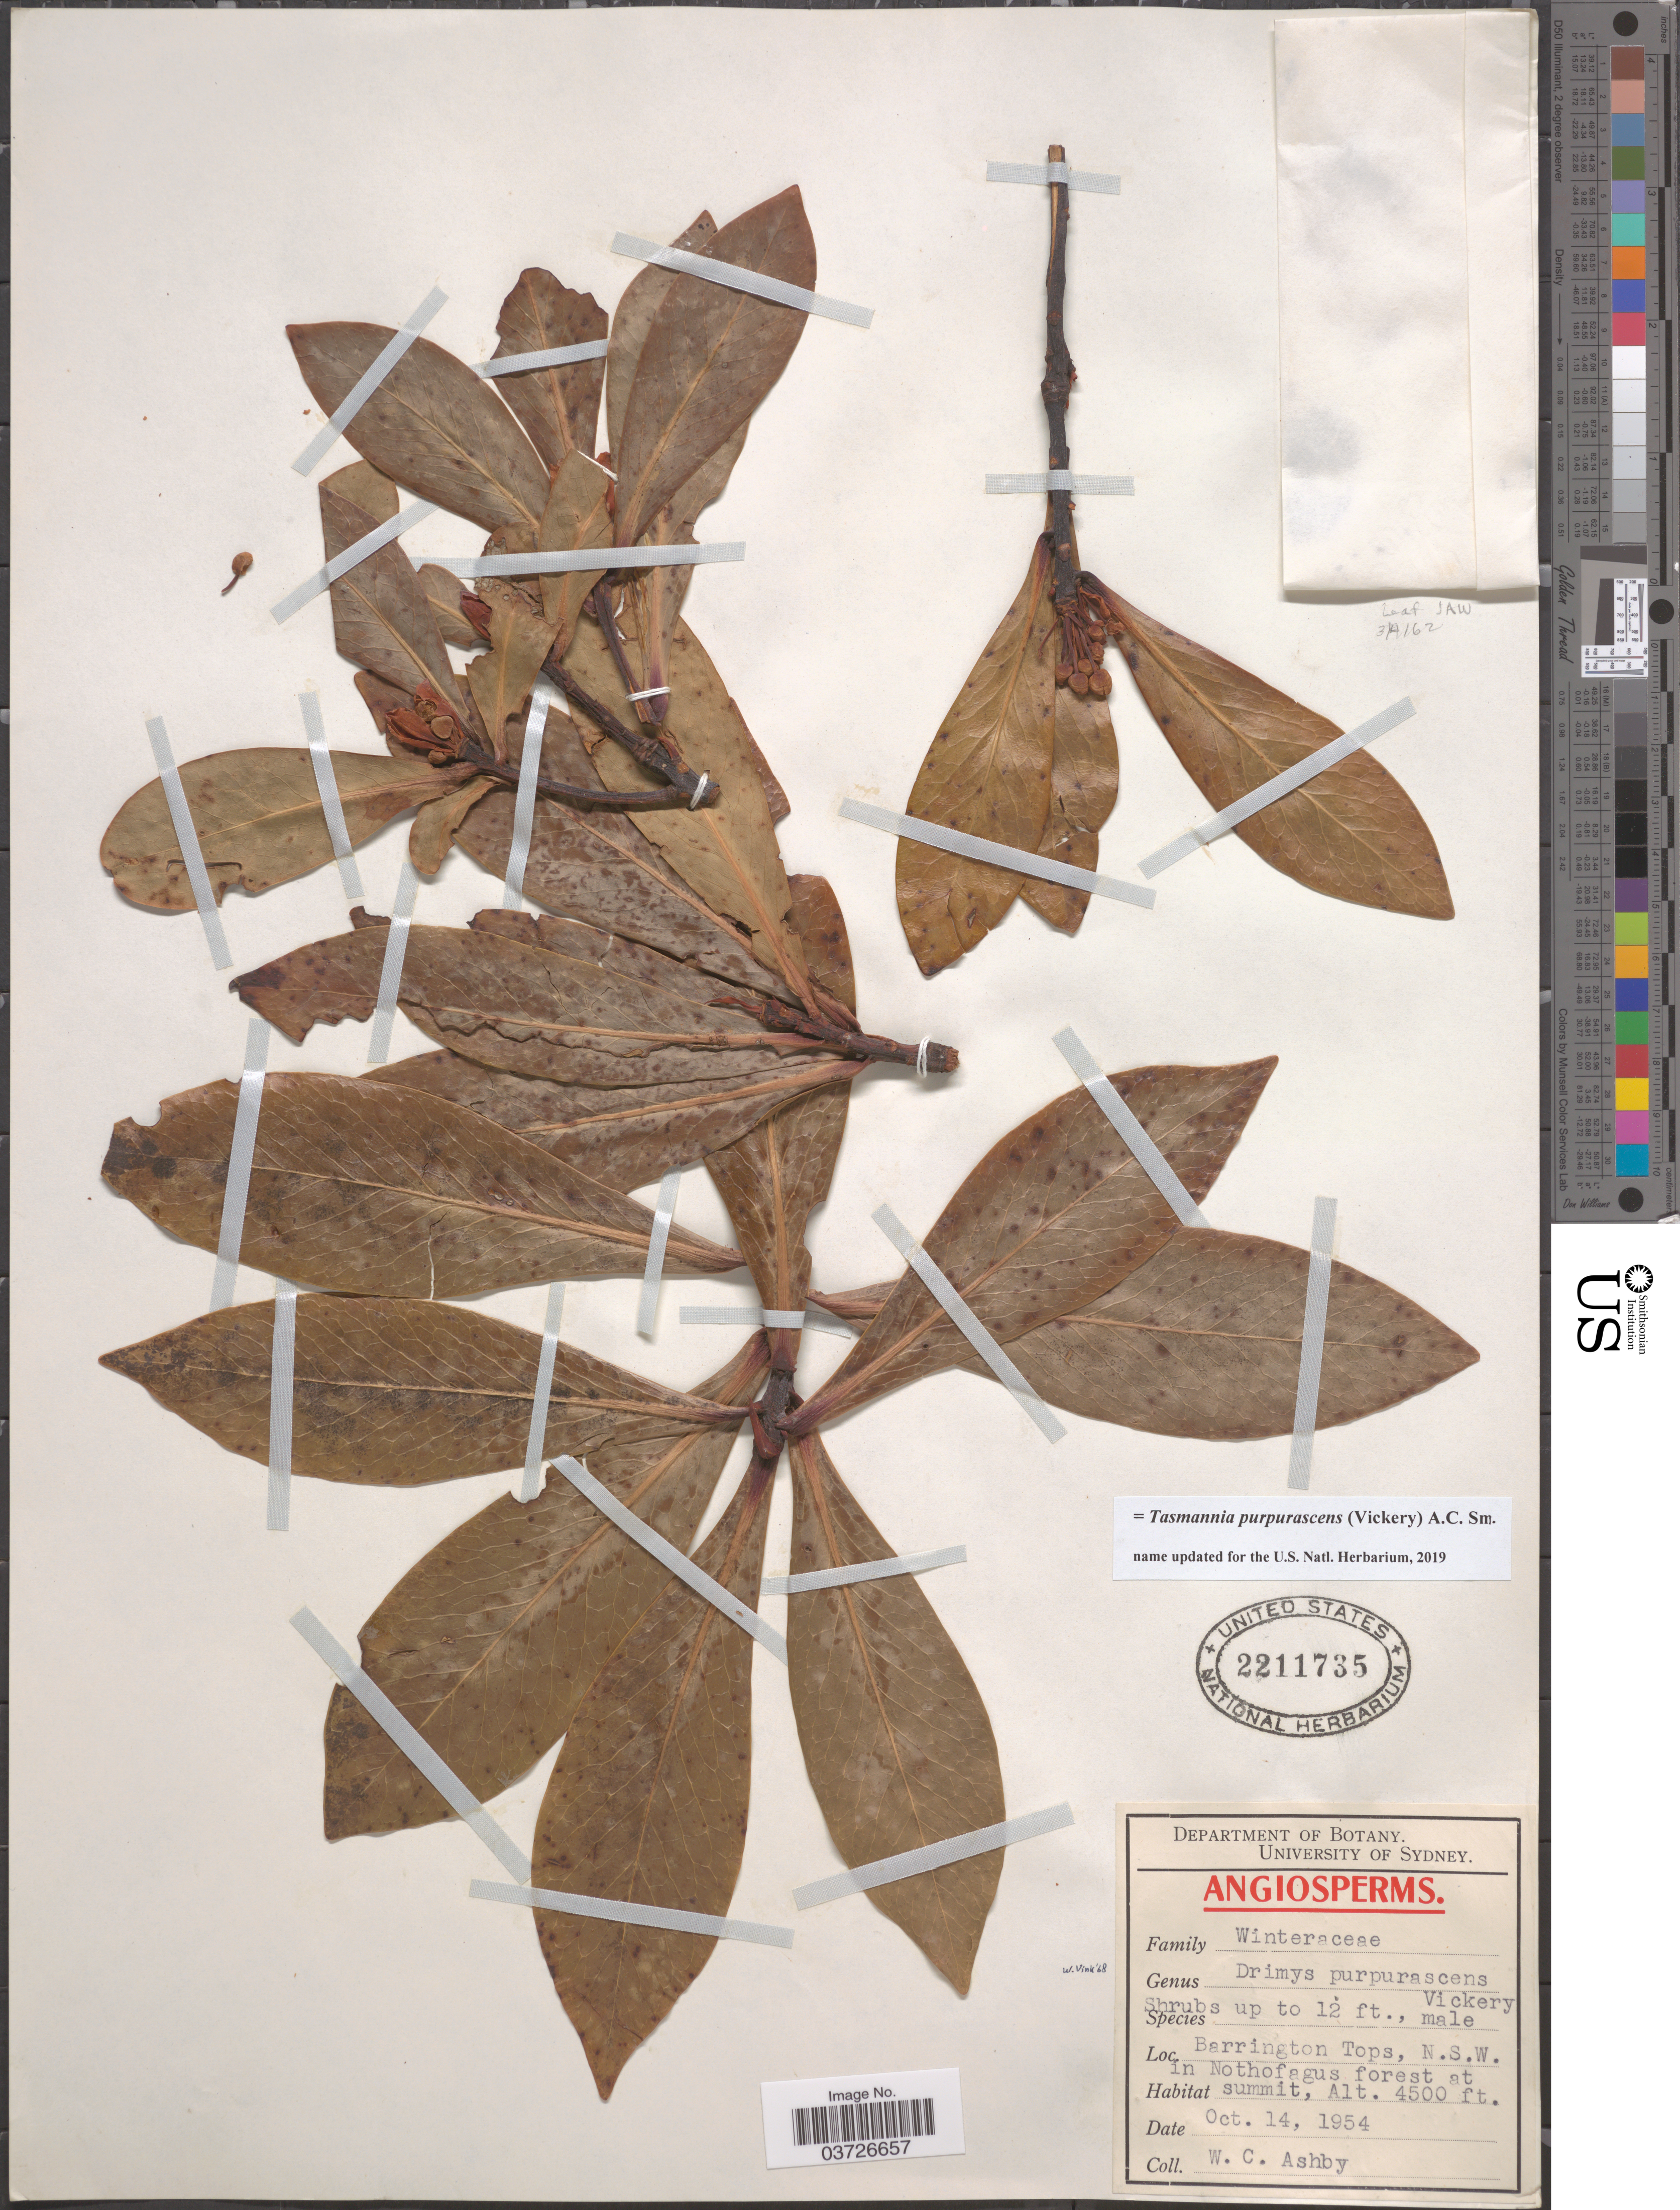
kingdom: Plantae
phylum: Tracheophyta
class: Magnoliopsida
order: Canellales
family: Winteraceae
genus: Tasmannia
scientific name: Tasmannia purpurascens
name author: (Vickery) A.C. Sm.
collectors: W. Ashby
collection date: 1954-10-14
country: Australia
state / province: New South Wales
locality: Barrington Tops.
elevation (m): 1372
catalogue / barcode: US 2211735